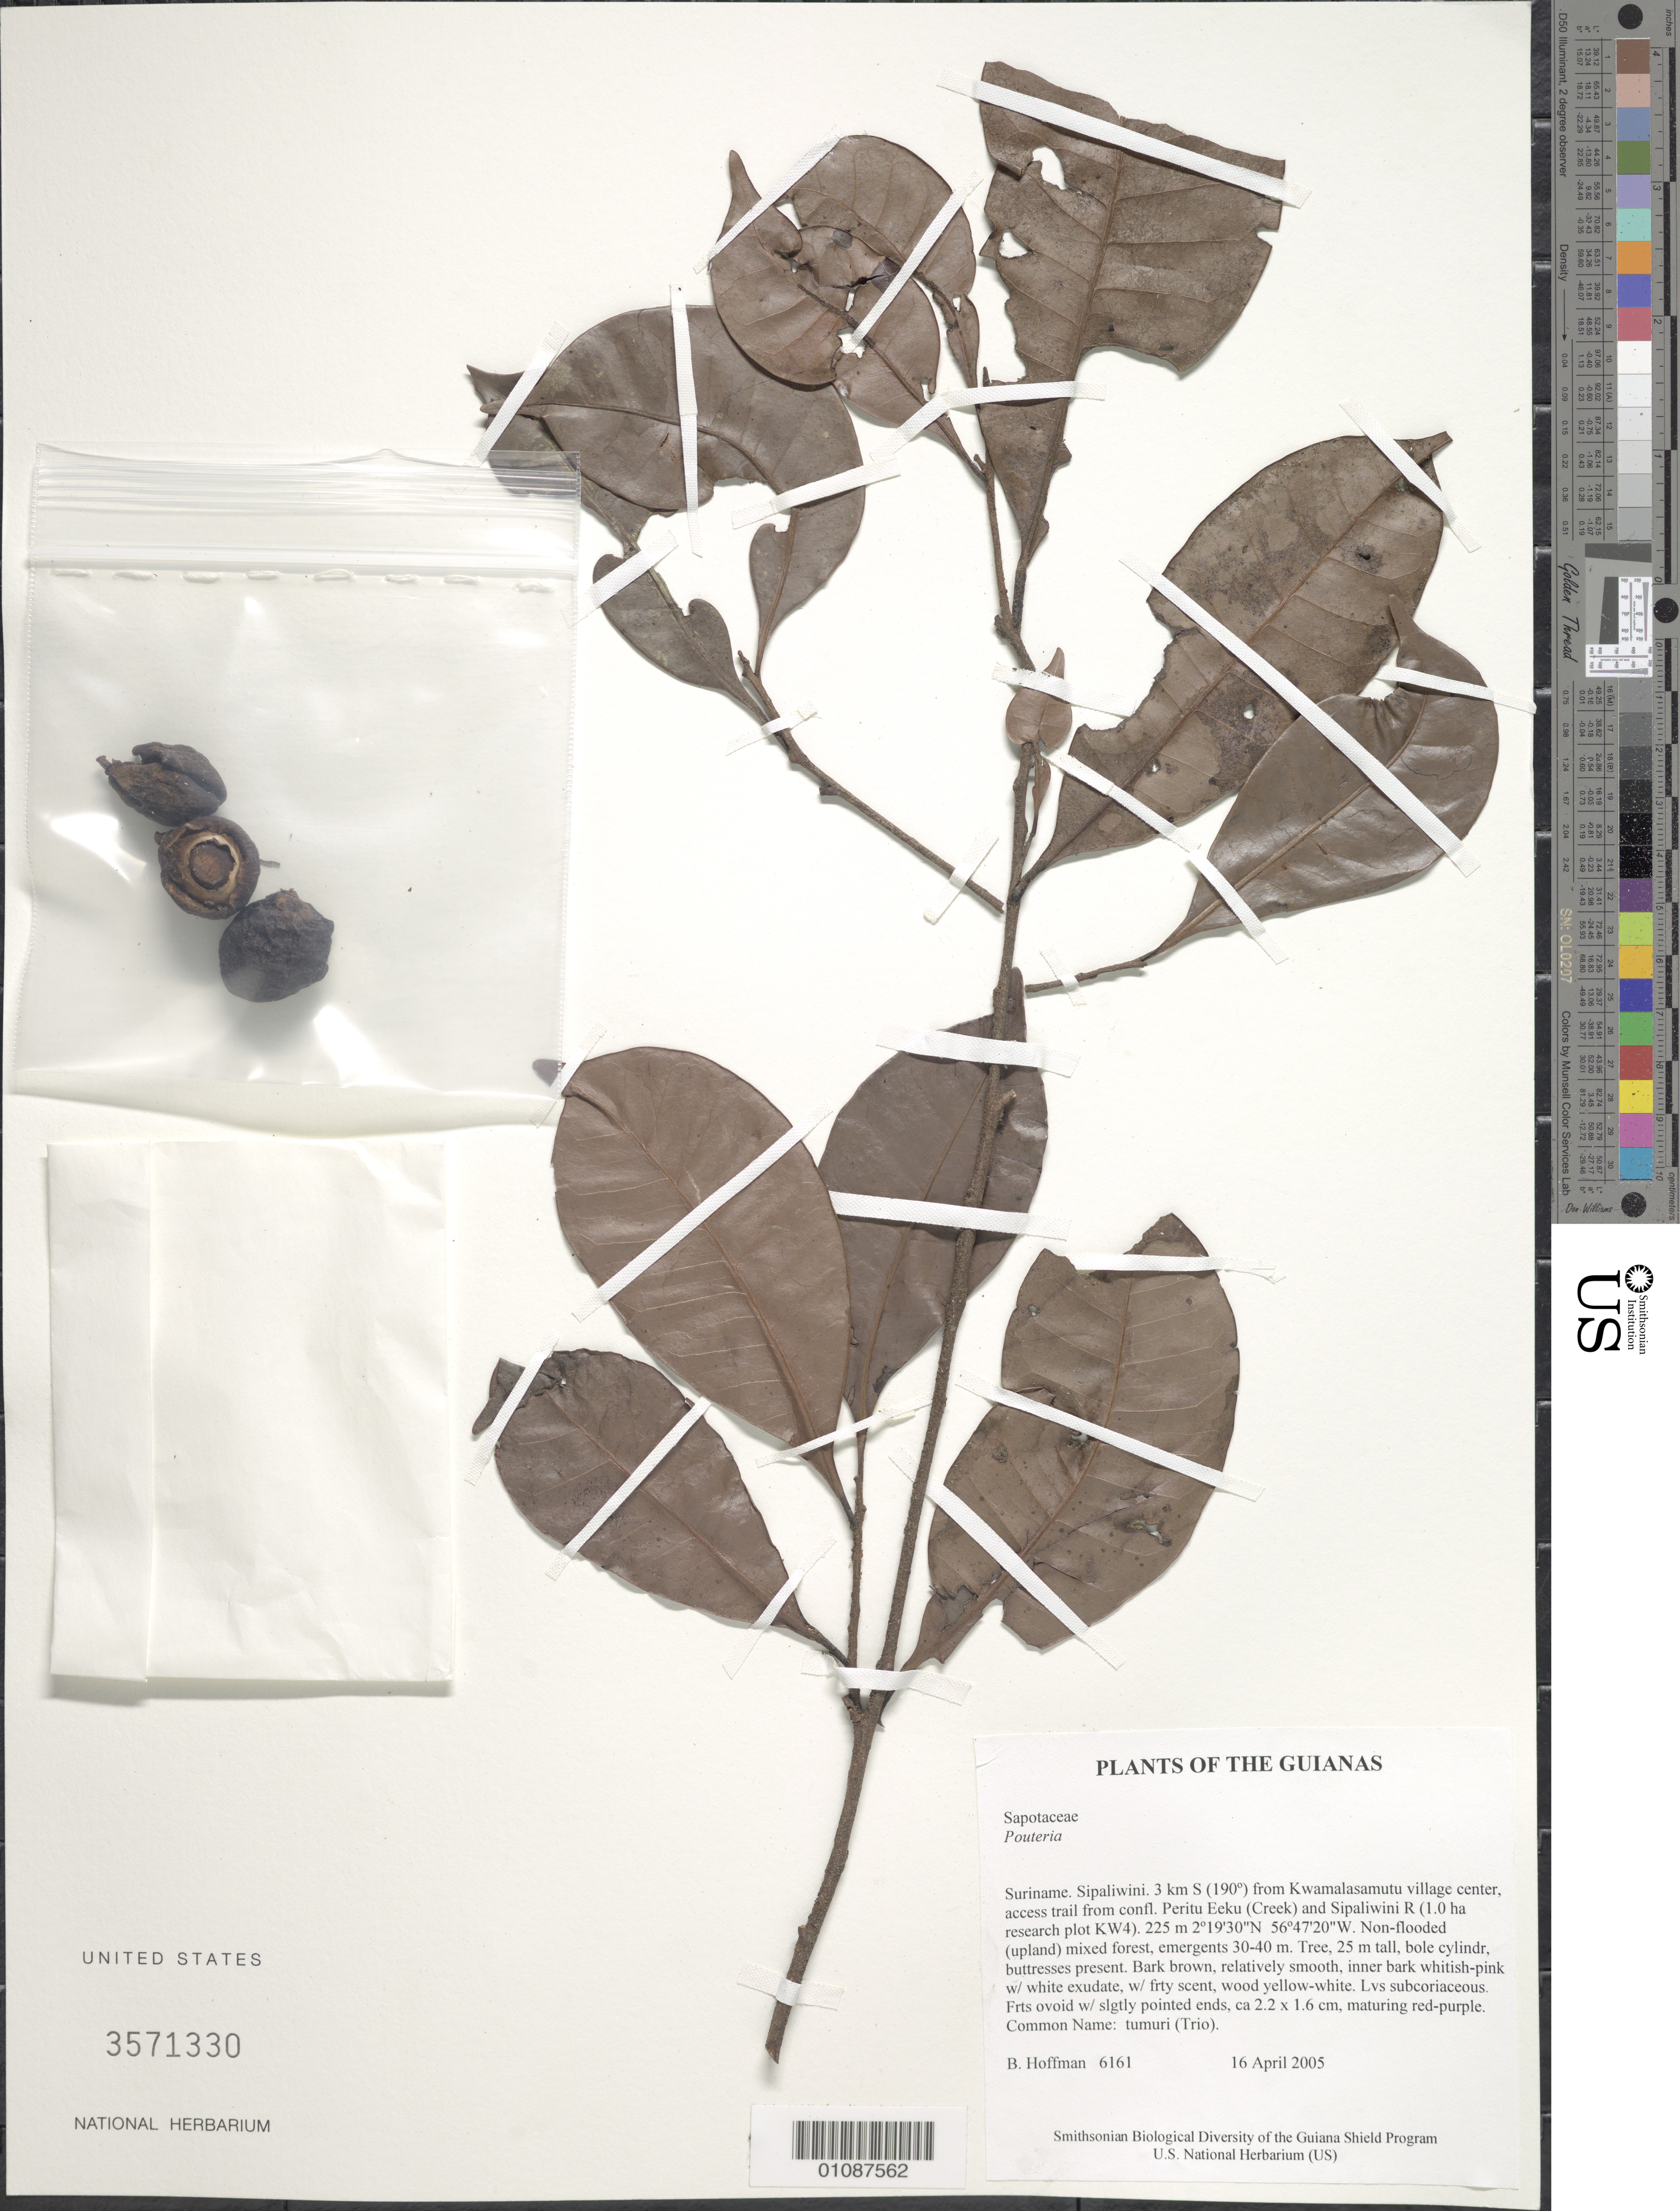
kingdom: Plantae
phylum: Tracheophyta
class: Magnoliopsida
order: Ericales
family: Sapotaceae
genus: Pouteria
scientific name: Pouteria sp.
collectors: B. Hoffman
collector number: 6161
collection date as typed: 16 April 2005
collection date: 2005-04-16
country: Suriname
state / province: Sipaliwini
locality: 3 km S (190º) from Kwamalasamutu village center, access trail from confl. Peritu Eeku (Creek) and Sipaliwini R (1.0 ha research plot KW4)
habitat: Non-flooded (upland) mixed forest, emergents 30-40 m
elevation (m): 225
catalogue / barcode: US 3571330